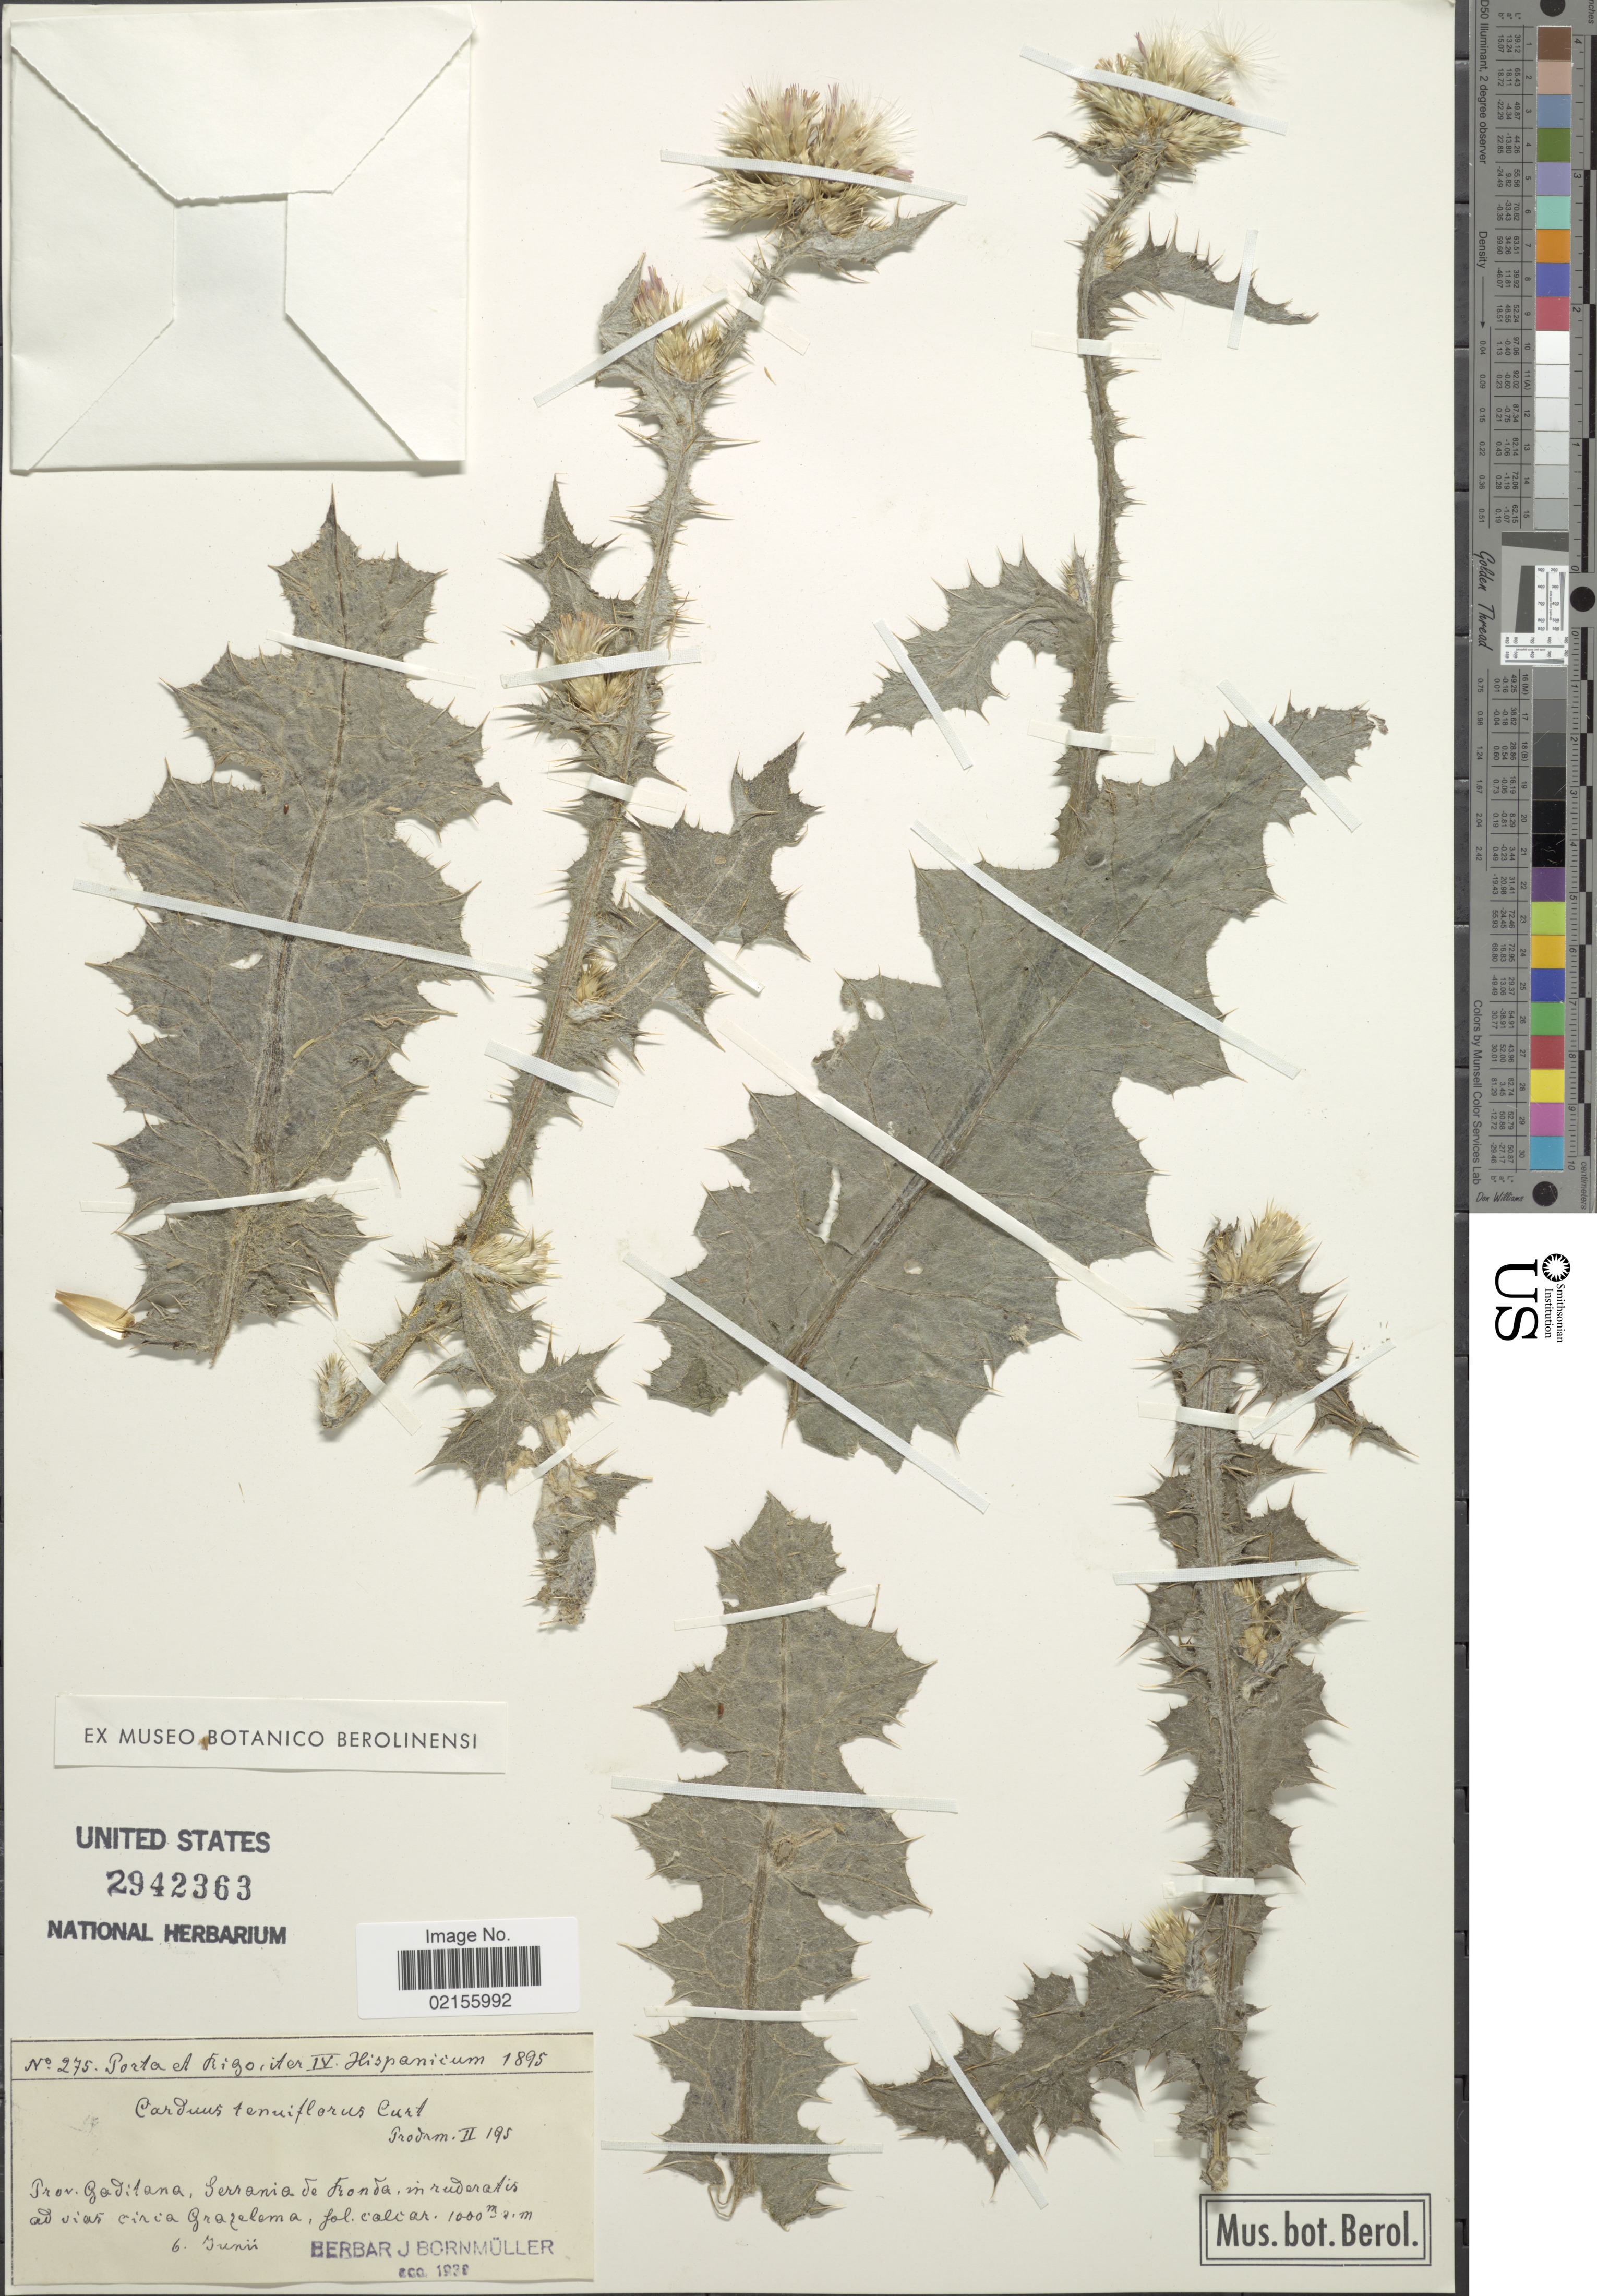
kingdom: Plantae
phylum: Tracheophyta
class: Magnoliopsida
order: Asterales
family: Asteraceae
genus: Carduus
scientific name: Carduus tenuiflorus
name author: Curtis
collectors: Porta & -- Rigo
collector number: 275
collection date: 1895-06-06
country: Spain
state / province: Andalucia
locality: Prov. Gaditana, Serrania de Ronda, in ruderatis ad vias circa Grazalema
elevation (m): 1000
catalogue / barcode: US 2942363